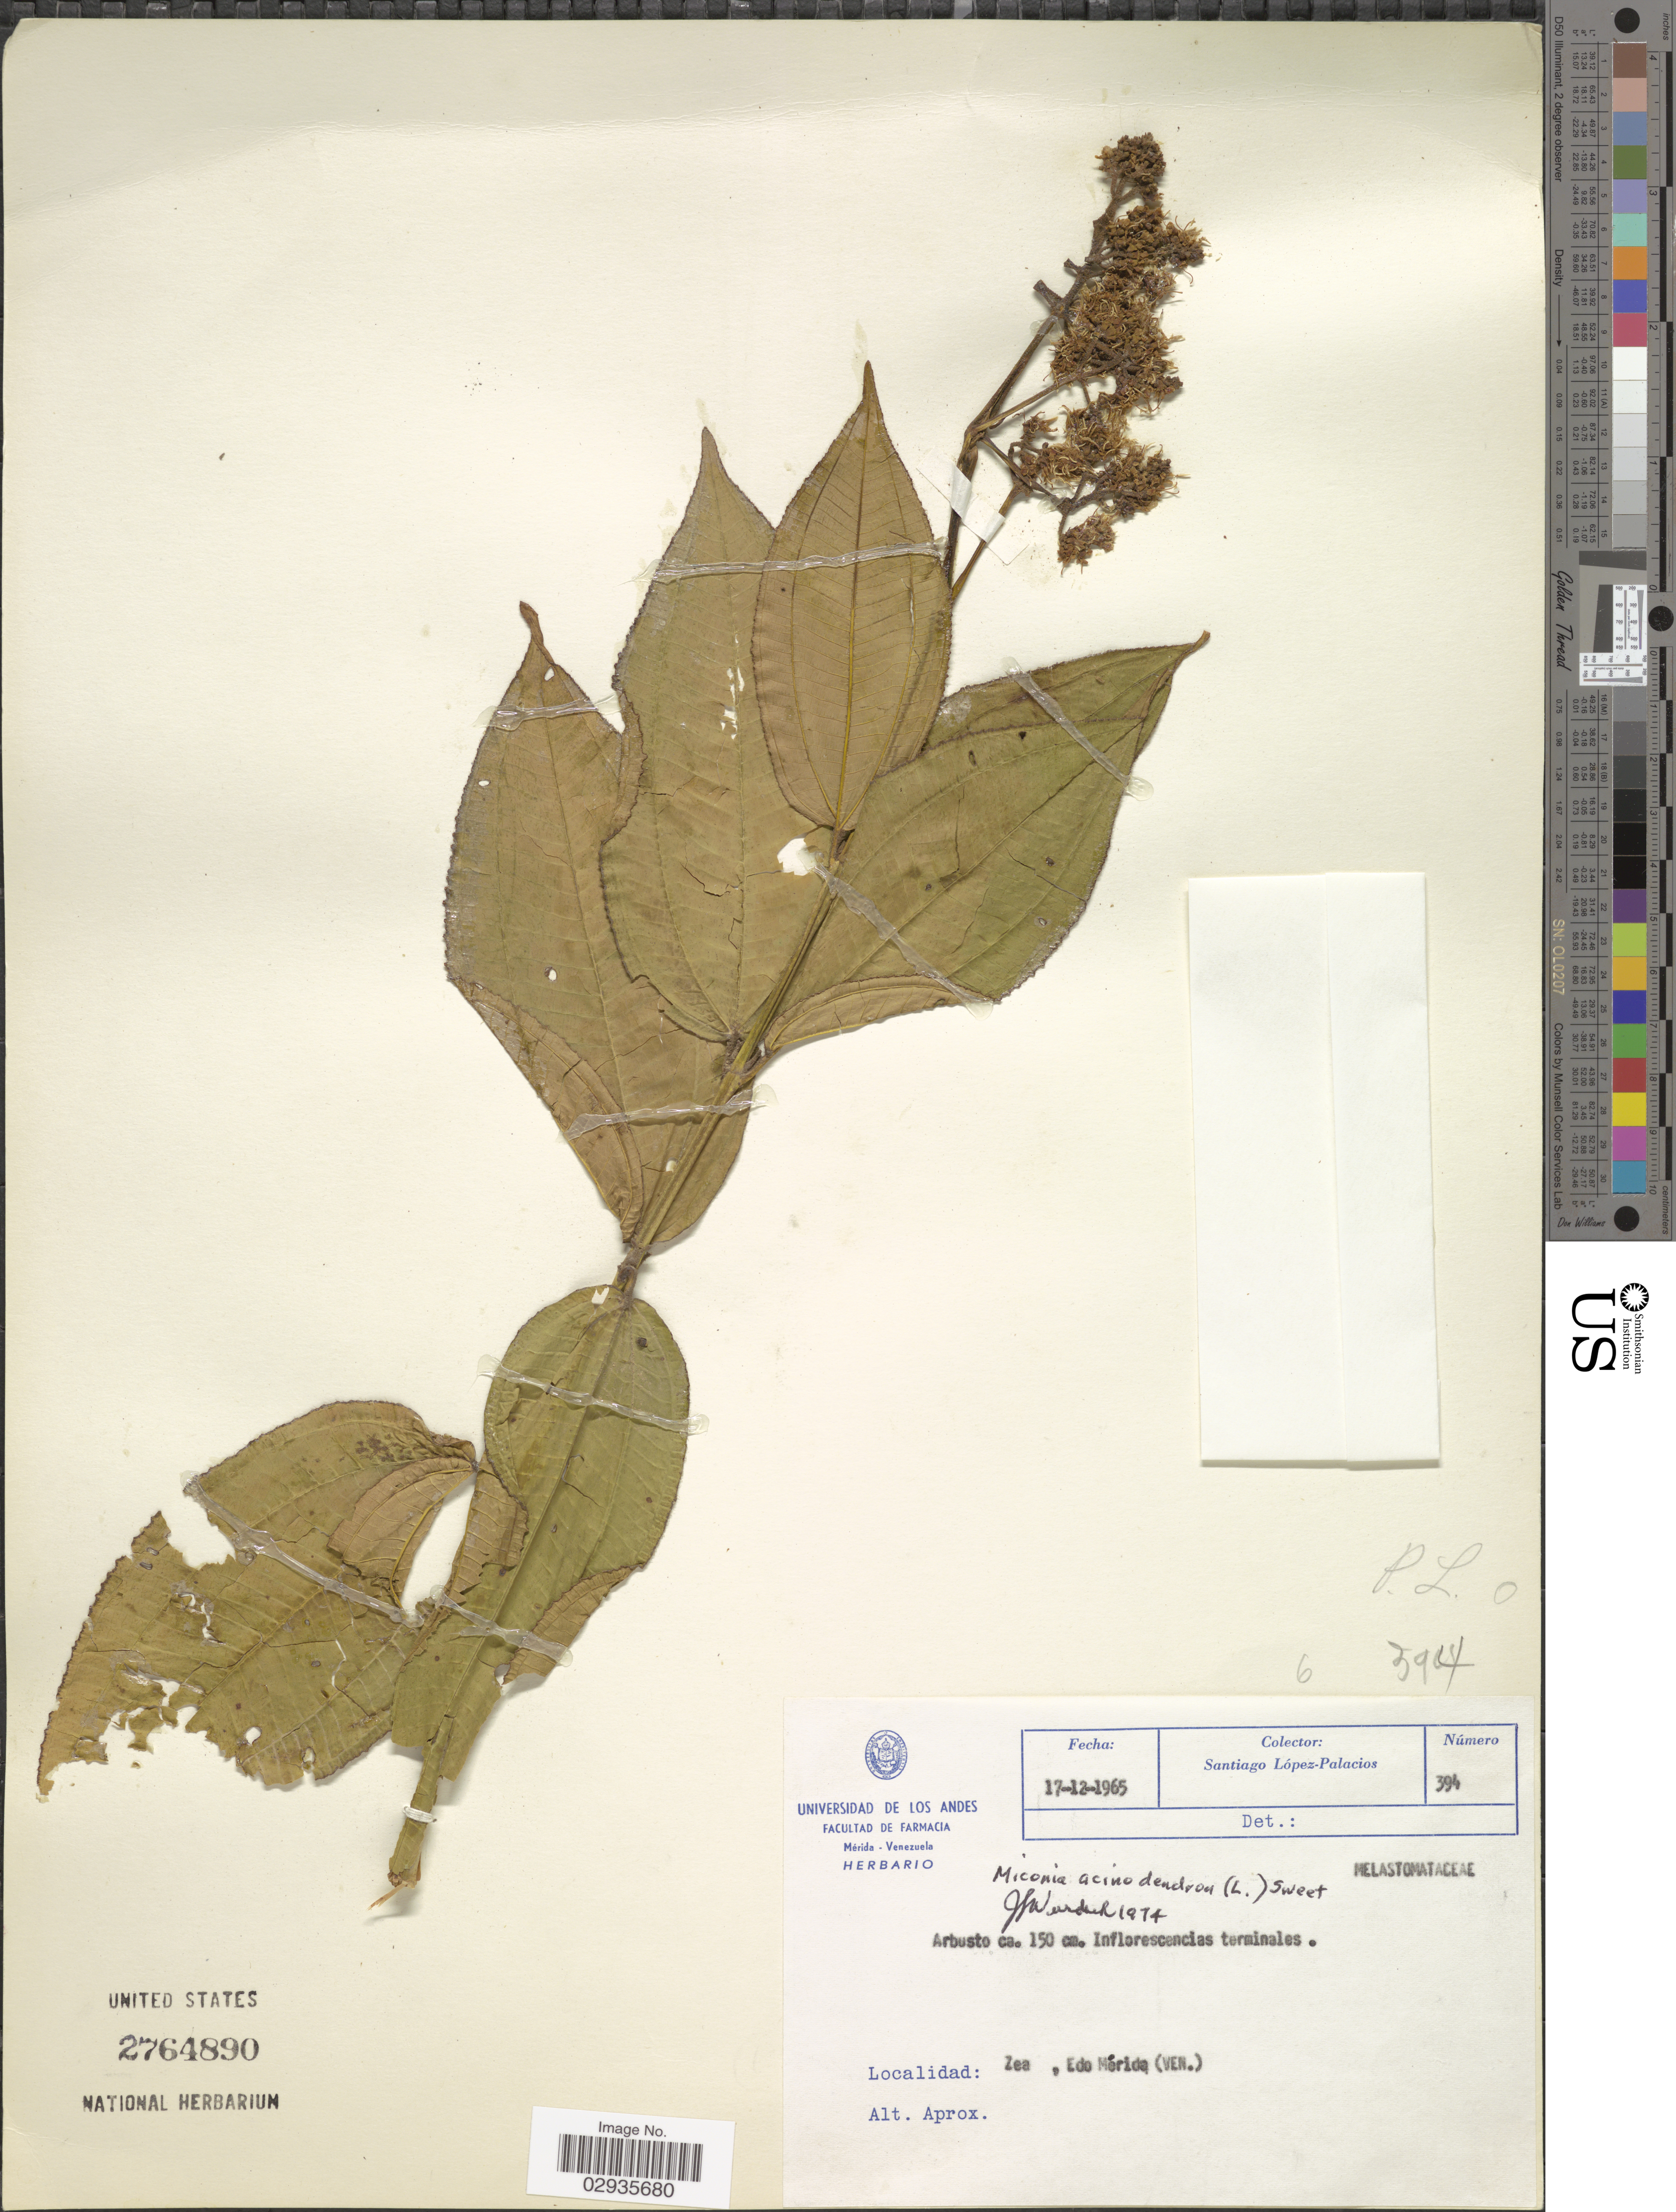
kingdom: Plantae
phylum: Tracheophyta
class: Magnoliopsida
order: Myrtales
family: Melastomataceae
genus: Miconia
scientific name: Miconia acinodendron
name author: (L.) Sweet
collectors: S. López-Palacios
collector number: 394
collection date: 1965-12-17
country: Venezuela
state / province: Mérida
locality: Zea.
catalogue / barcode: US 2764890